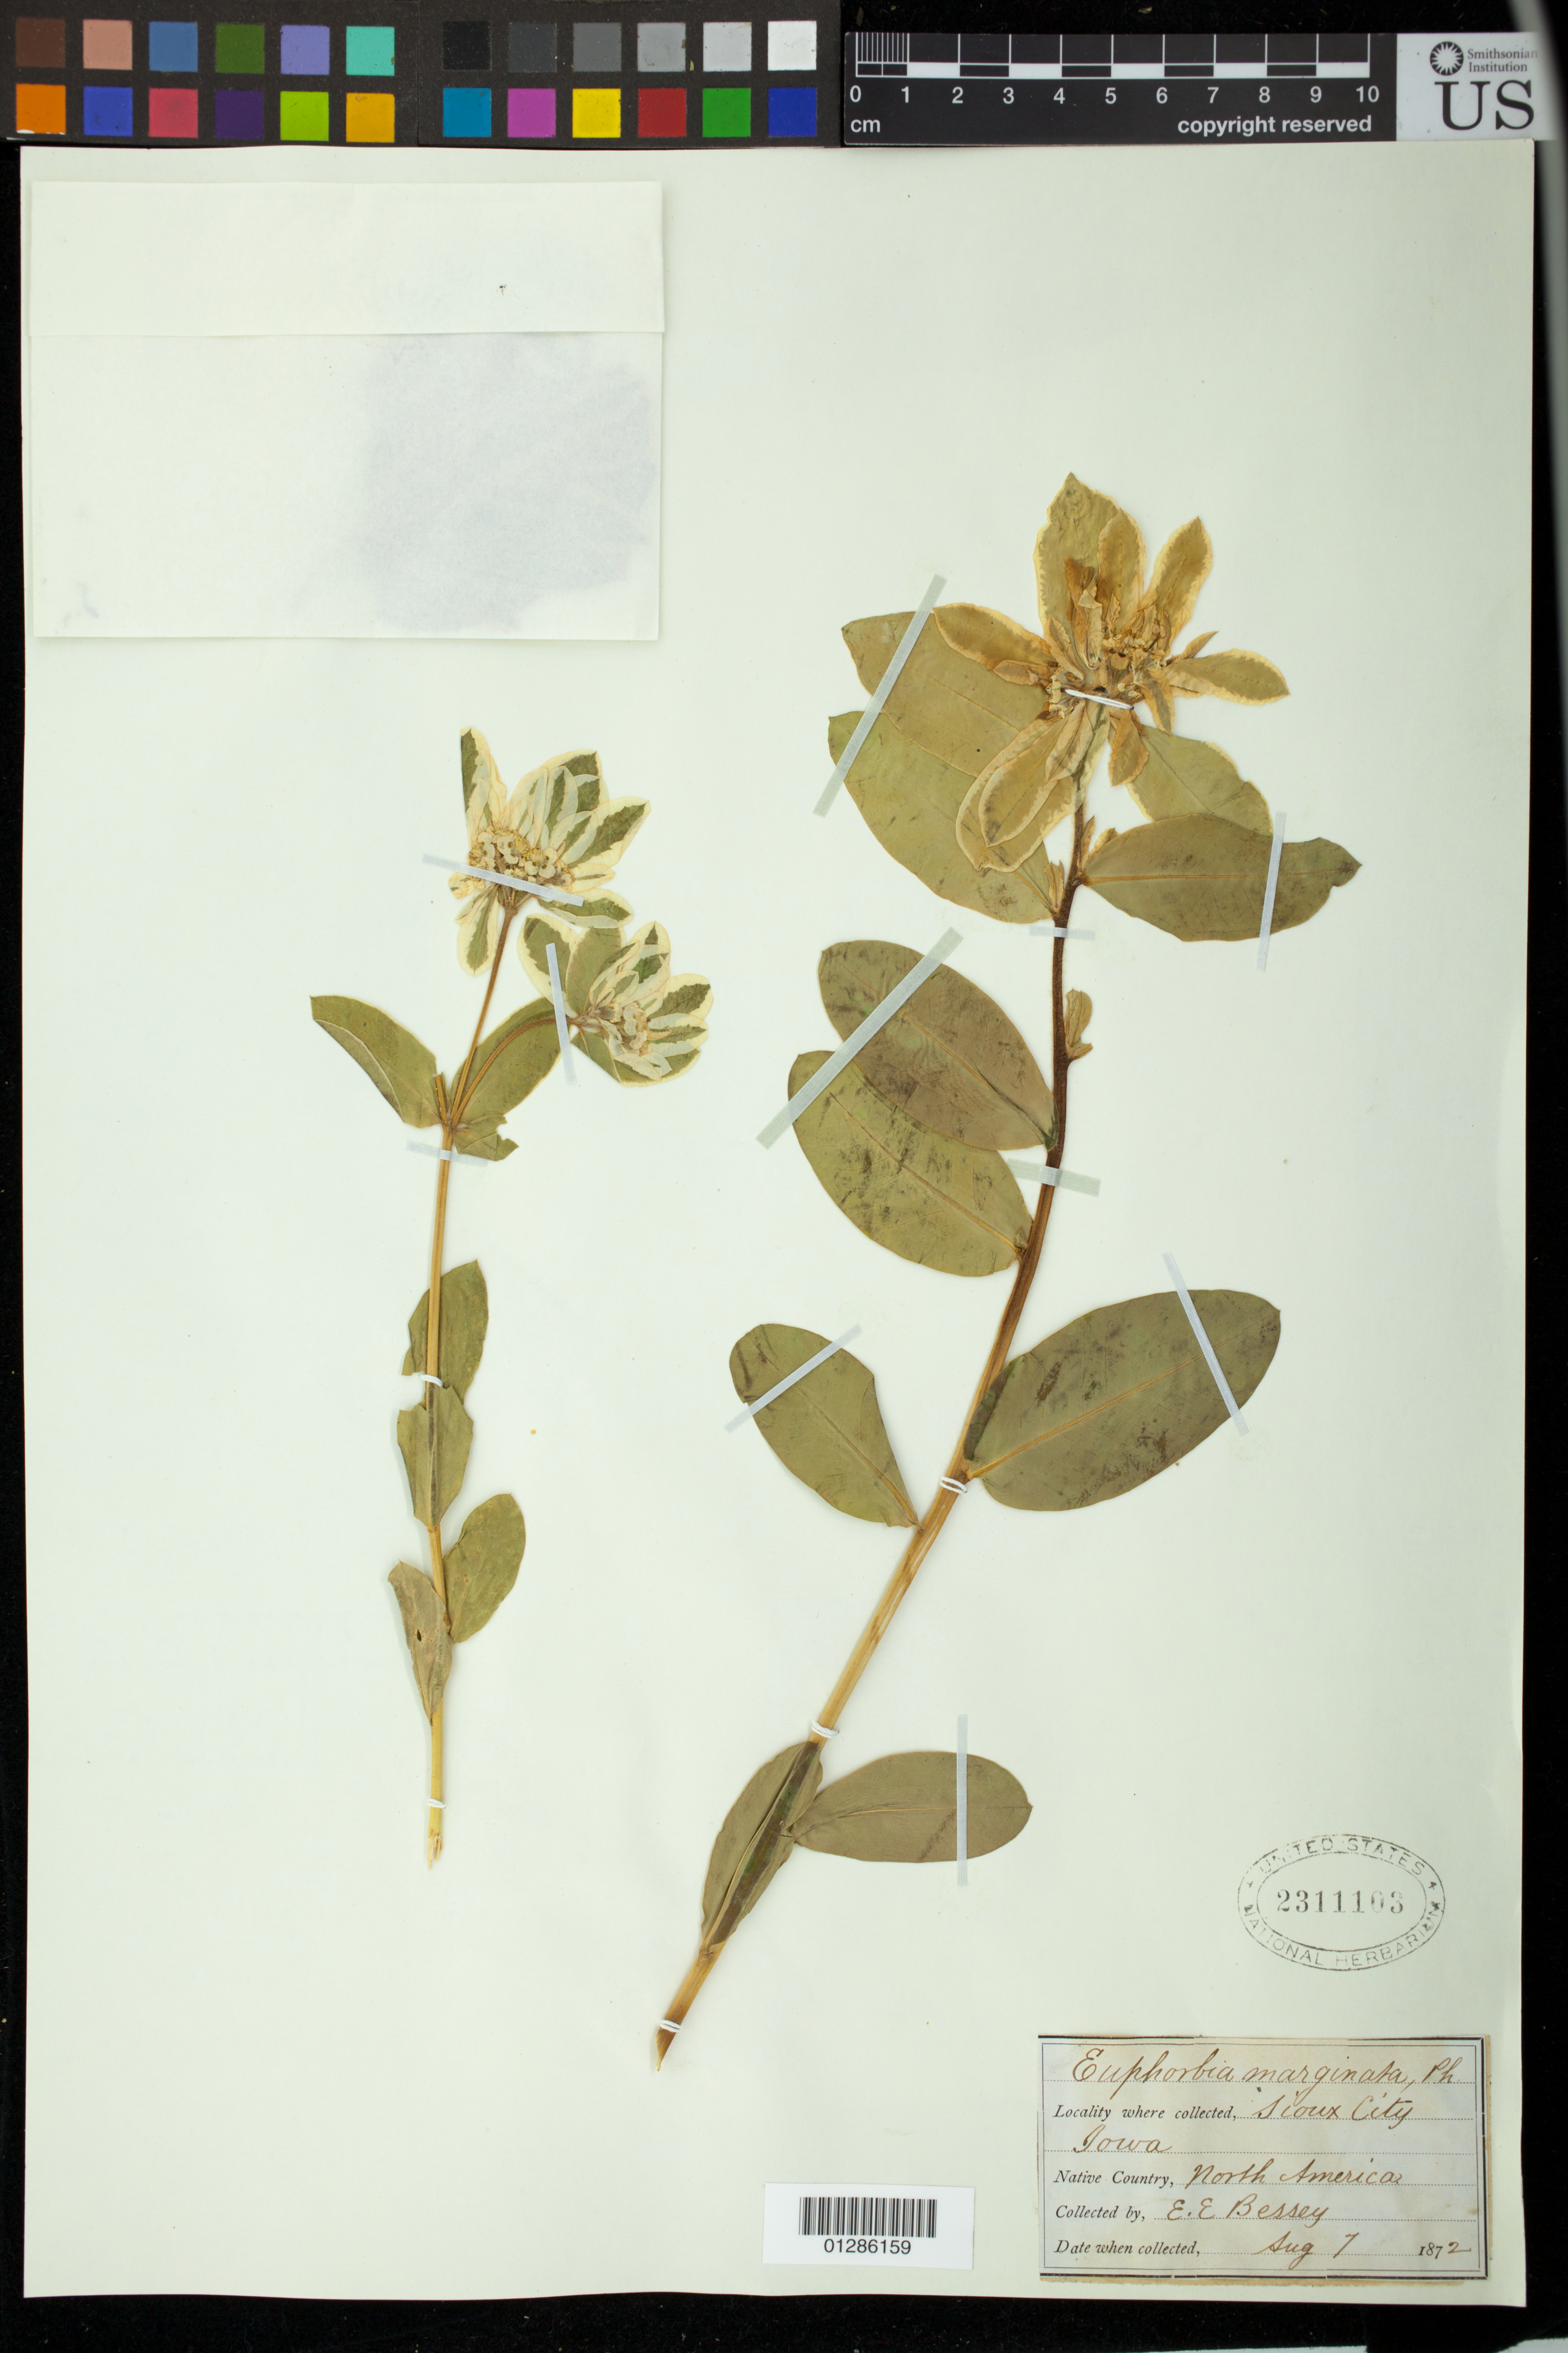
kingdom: Plantae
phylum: Tracheophyta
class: Magnoliopsida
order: Malpighiales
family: Euphorbiaceae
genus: Euphorbia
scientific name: Euphorbia marginata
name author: Pursh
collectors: E. Bessey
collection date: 1872-08-07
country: United States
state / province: Iowa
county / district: Woodbury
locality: Sioux City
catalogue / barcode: US 2311103